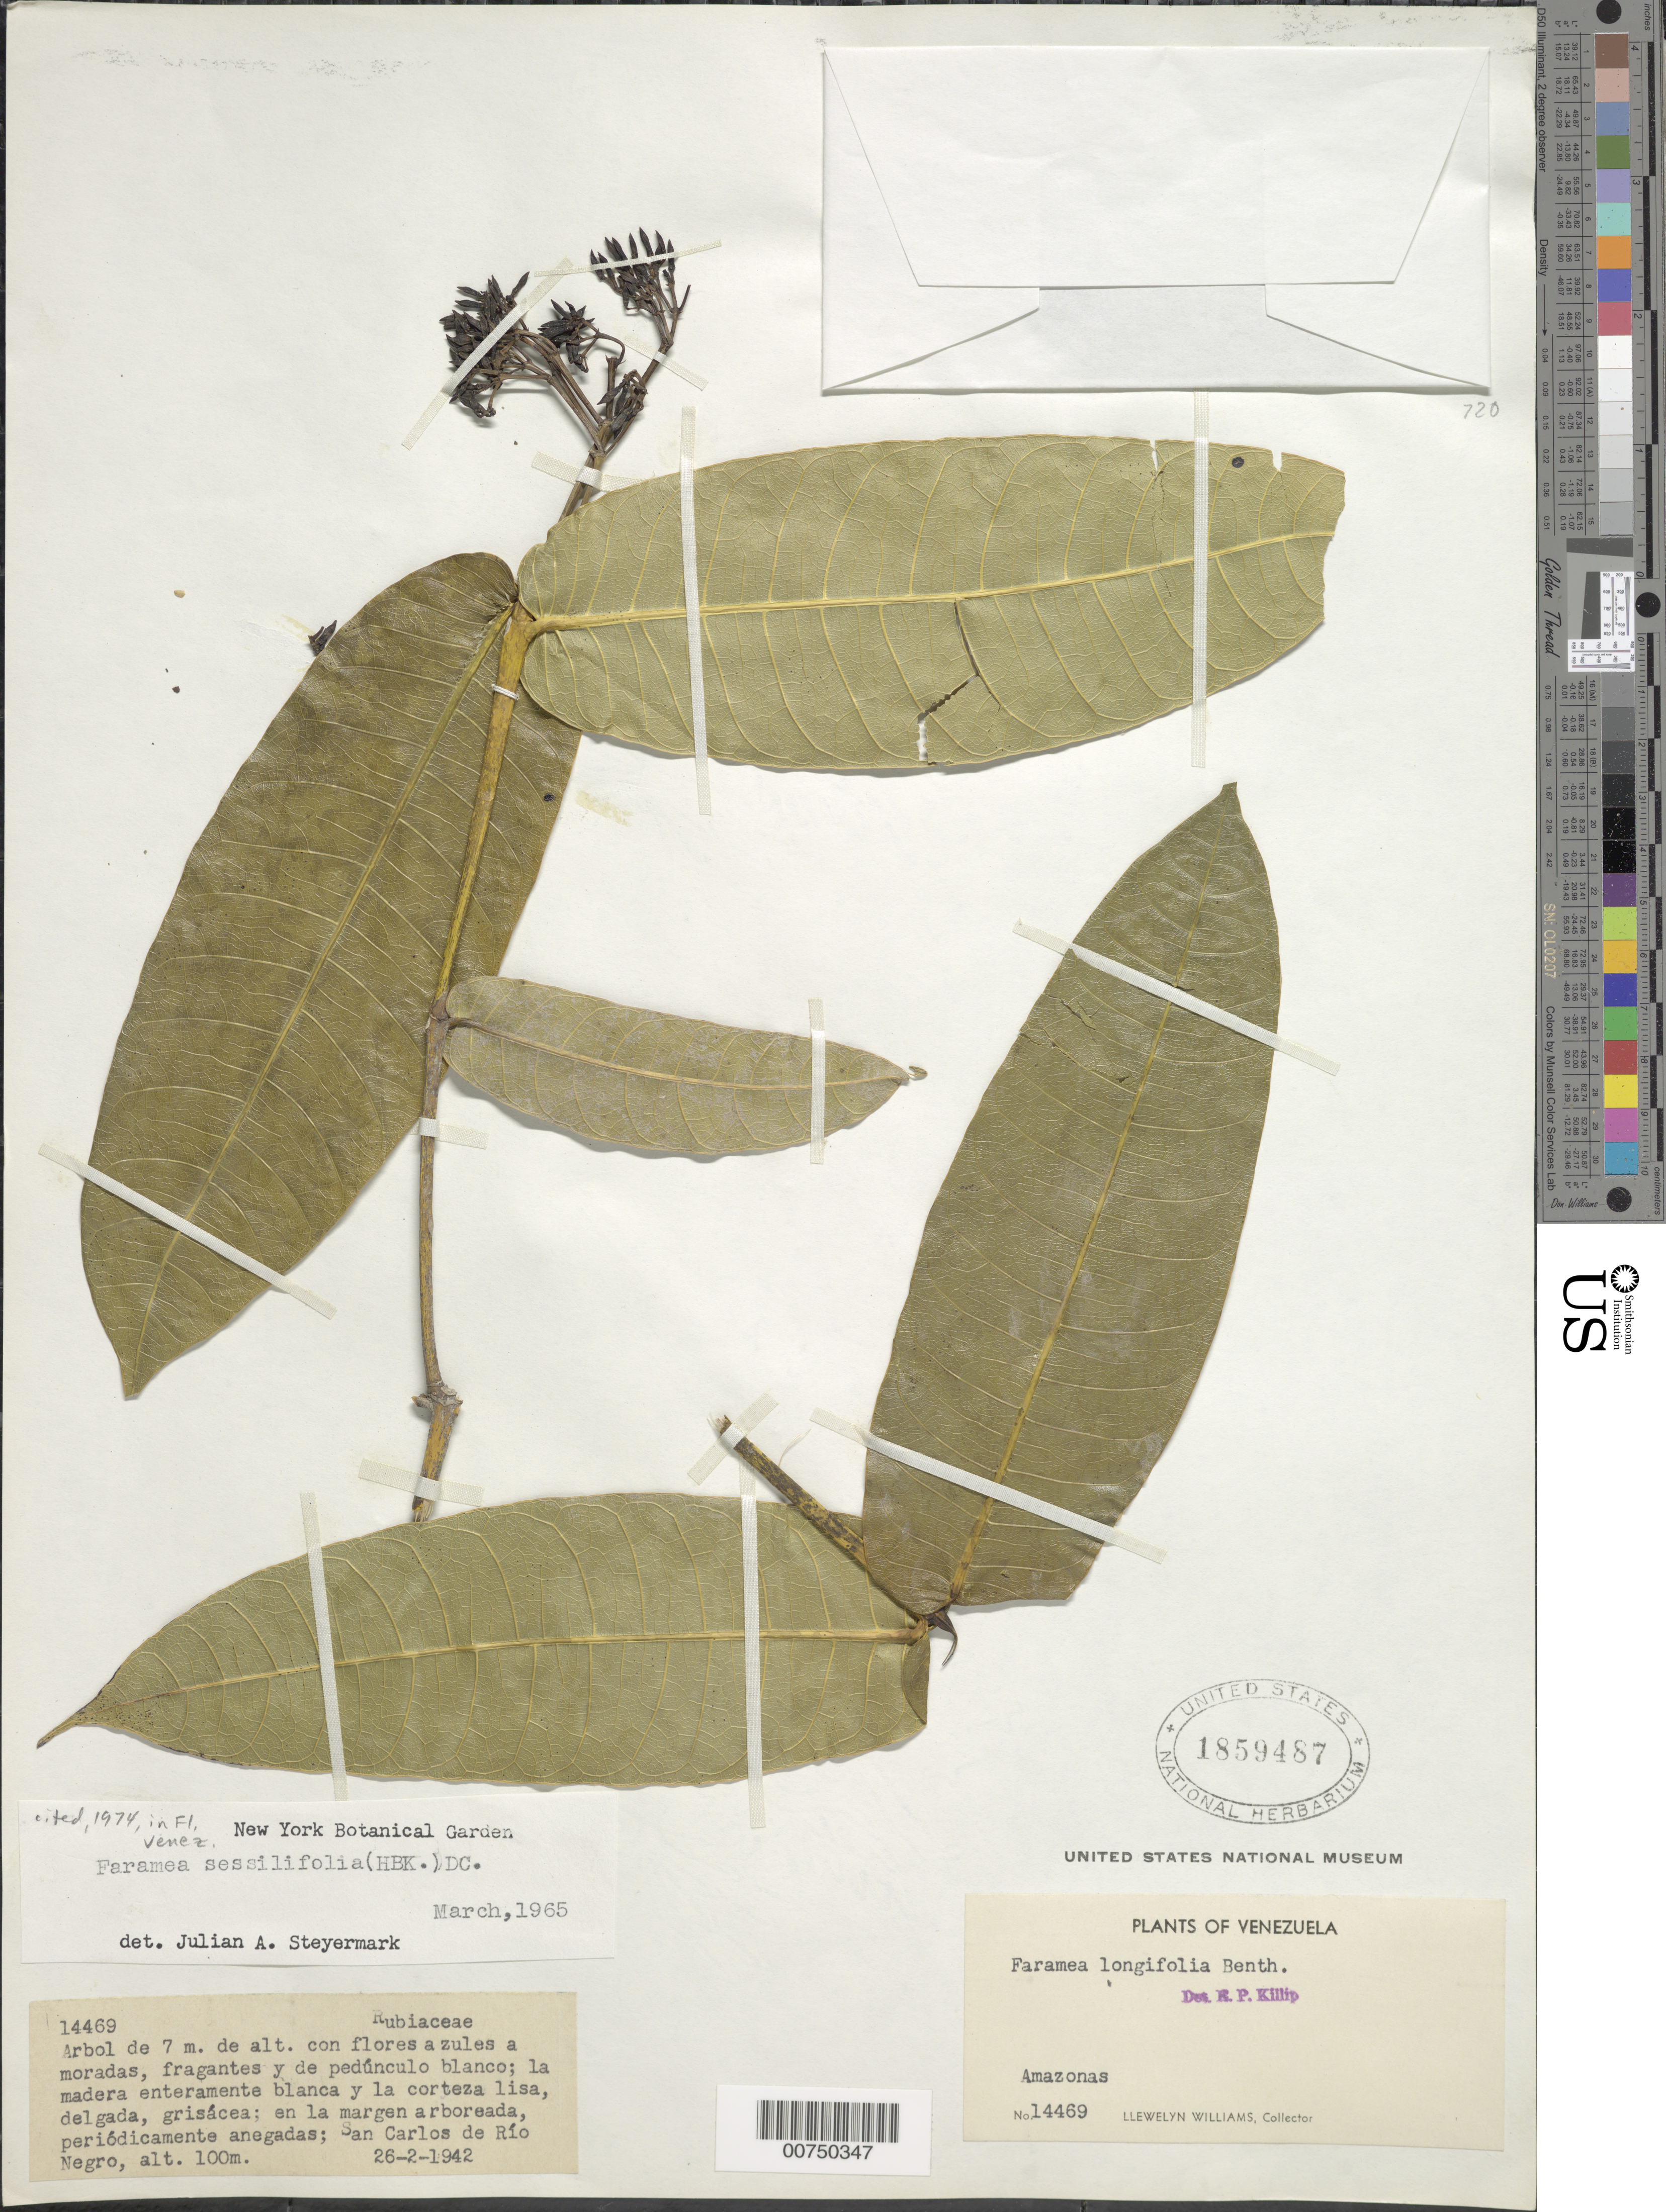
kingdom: Plantae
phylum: Tracheophyta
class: Magnoliopsida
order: Gentianales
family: Rubiaceae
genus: Faramea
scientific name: Faramea sessilifolia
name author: (Kunth) DC.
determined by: Steyermark, Julian A., (VEN)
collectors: Ll. Williams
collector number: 14469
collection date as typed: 26-Feb-42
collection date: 1942-02-26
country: Venezuela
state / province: Amazonas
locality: San Carlos de Río Negro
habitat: Margen arboreada, periodicamente anegadas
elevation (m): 100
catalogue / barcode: US 1859487